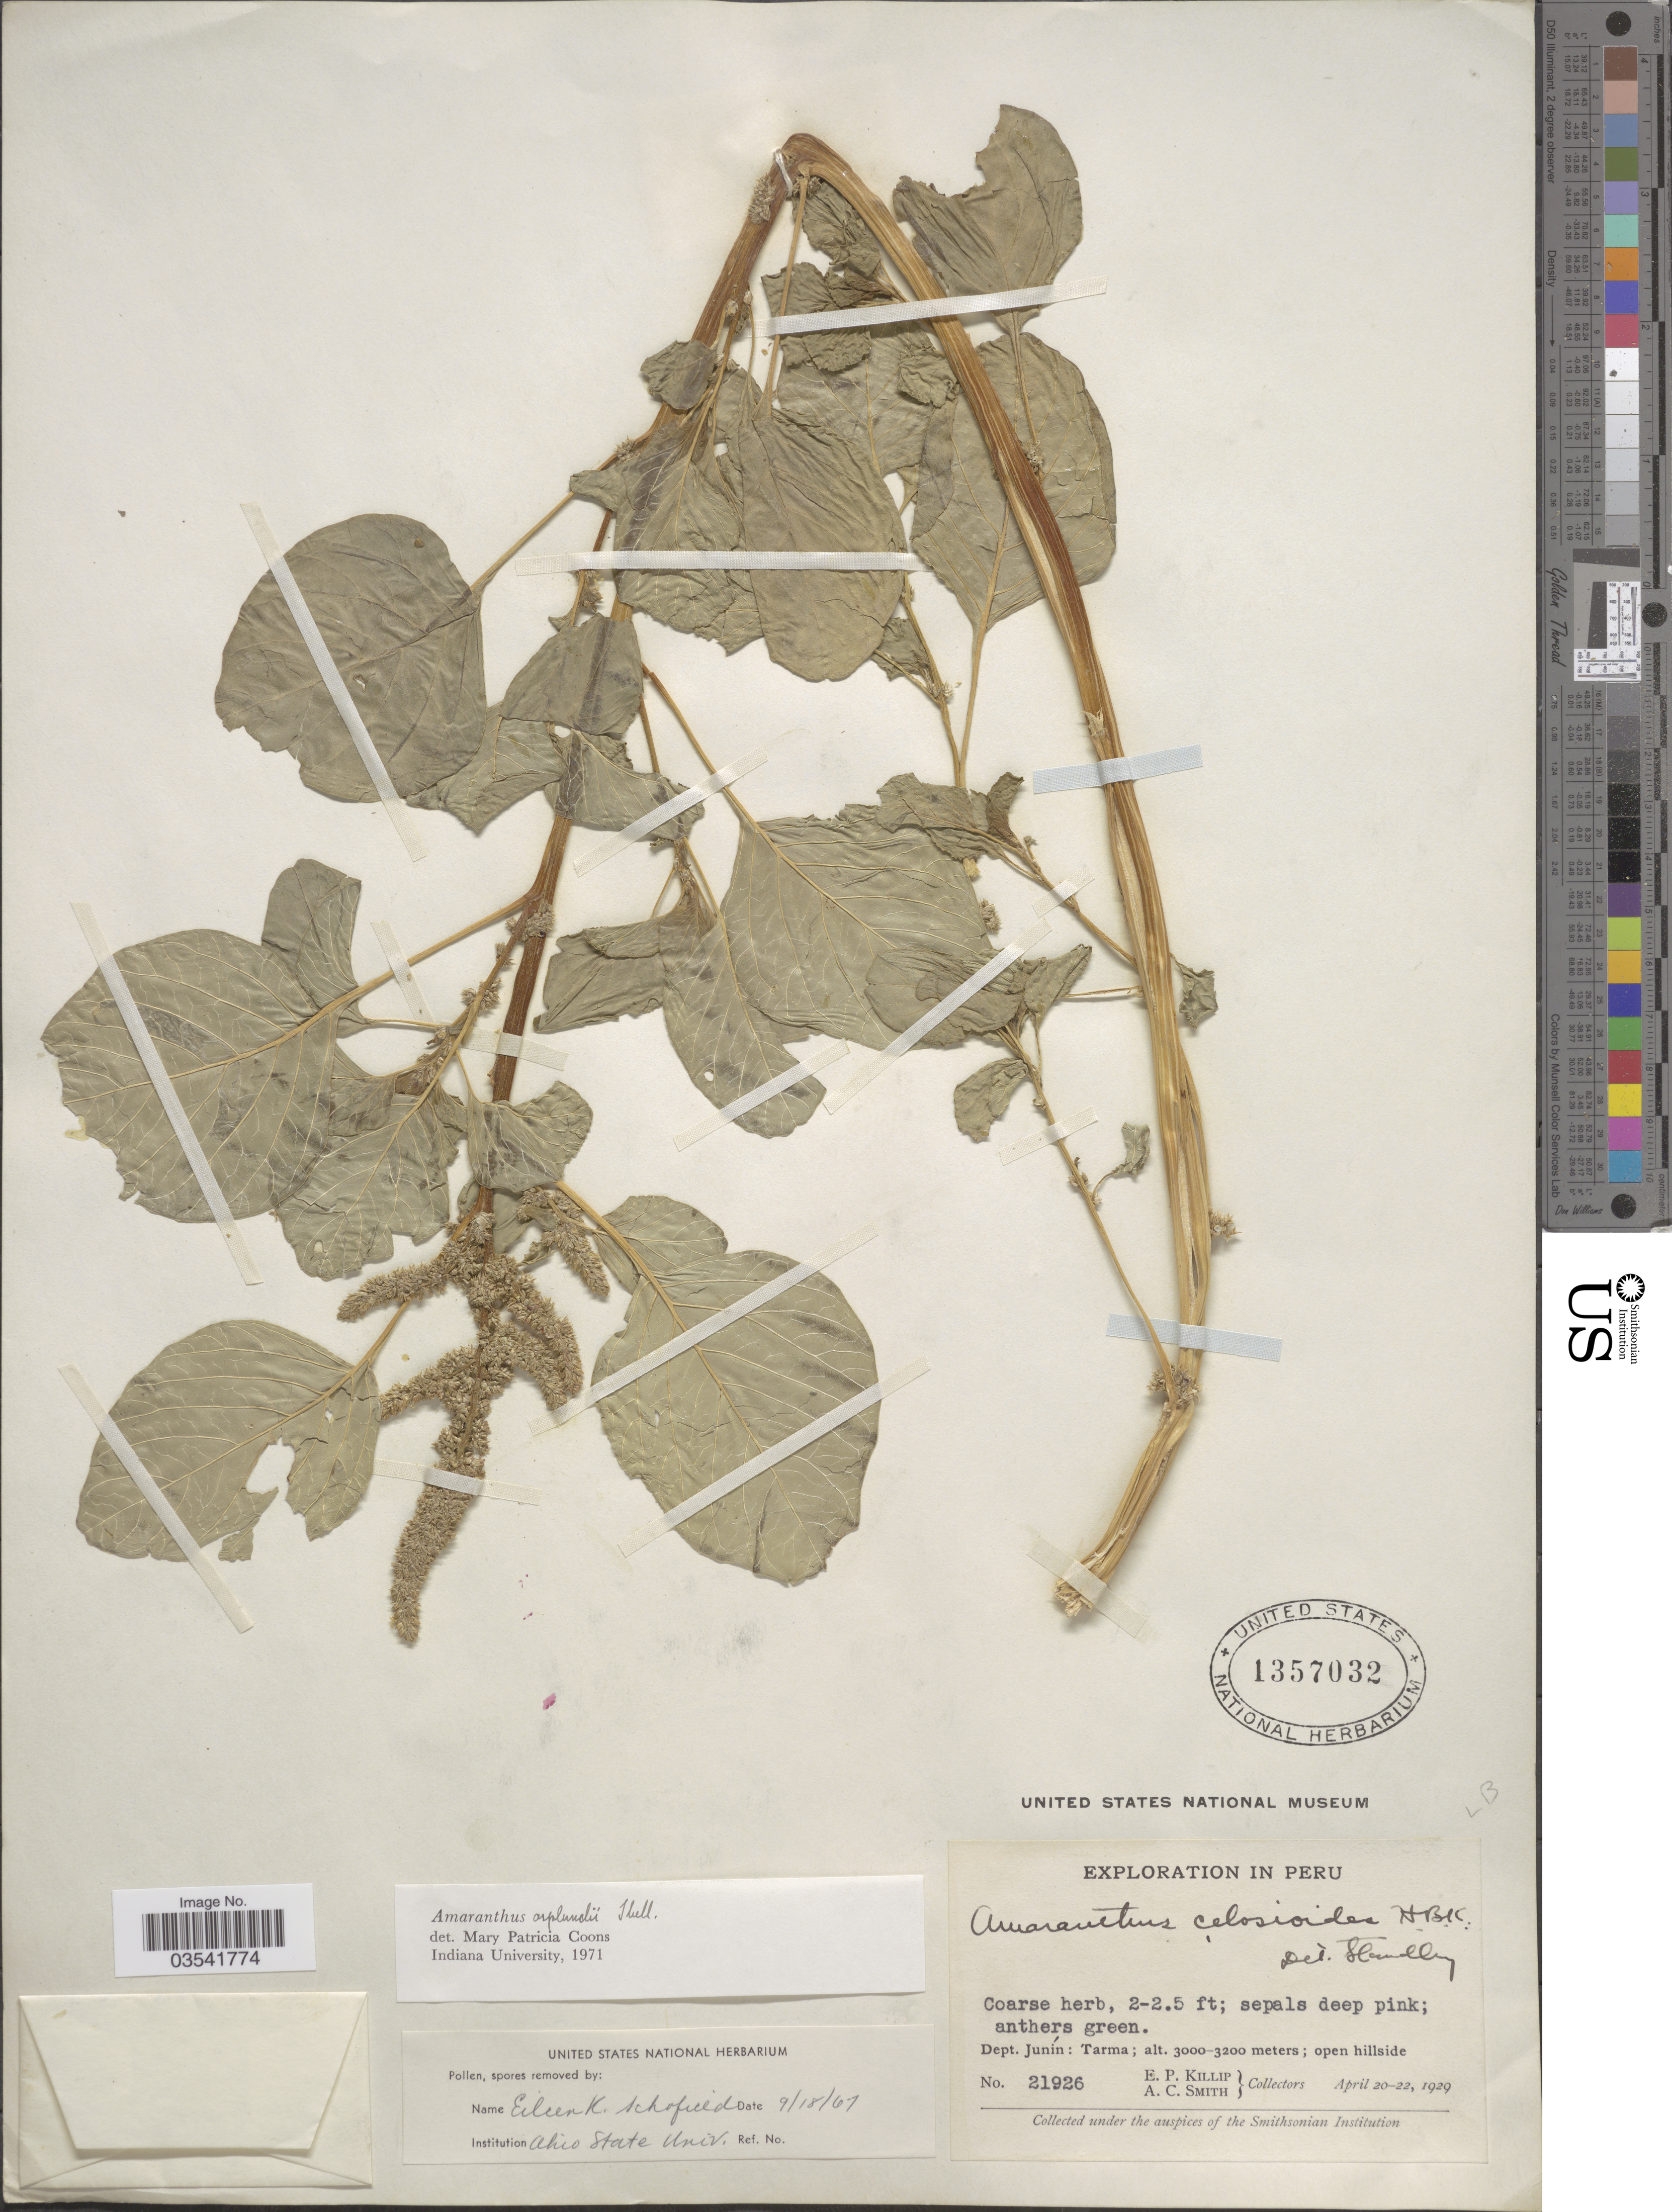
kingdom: Plantae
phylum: Tracheophyta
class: Magnoliopsida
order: Caryophyllales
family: Amaranthaceae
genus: Amaranthus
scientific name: Amaranthus asplundii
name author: Thell.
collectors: E. P. Killip & A. C. Smith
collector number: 21926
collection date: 1929-04-20/1929-04-22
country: Peru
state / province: Junín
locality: Dept. Junín: Tarma.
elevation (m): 3000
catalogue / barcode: US 1357032